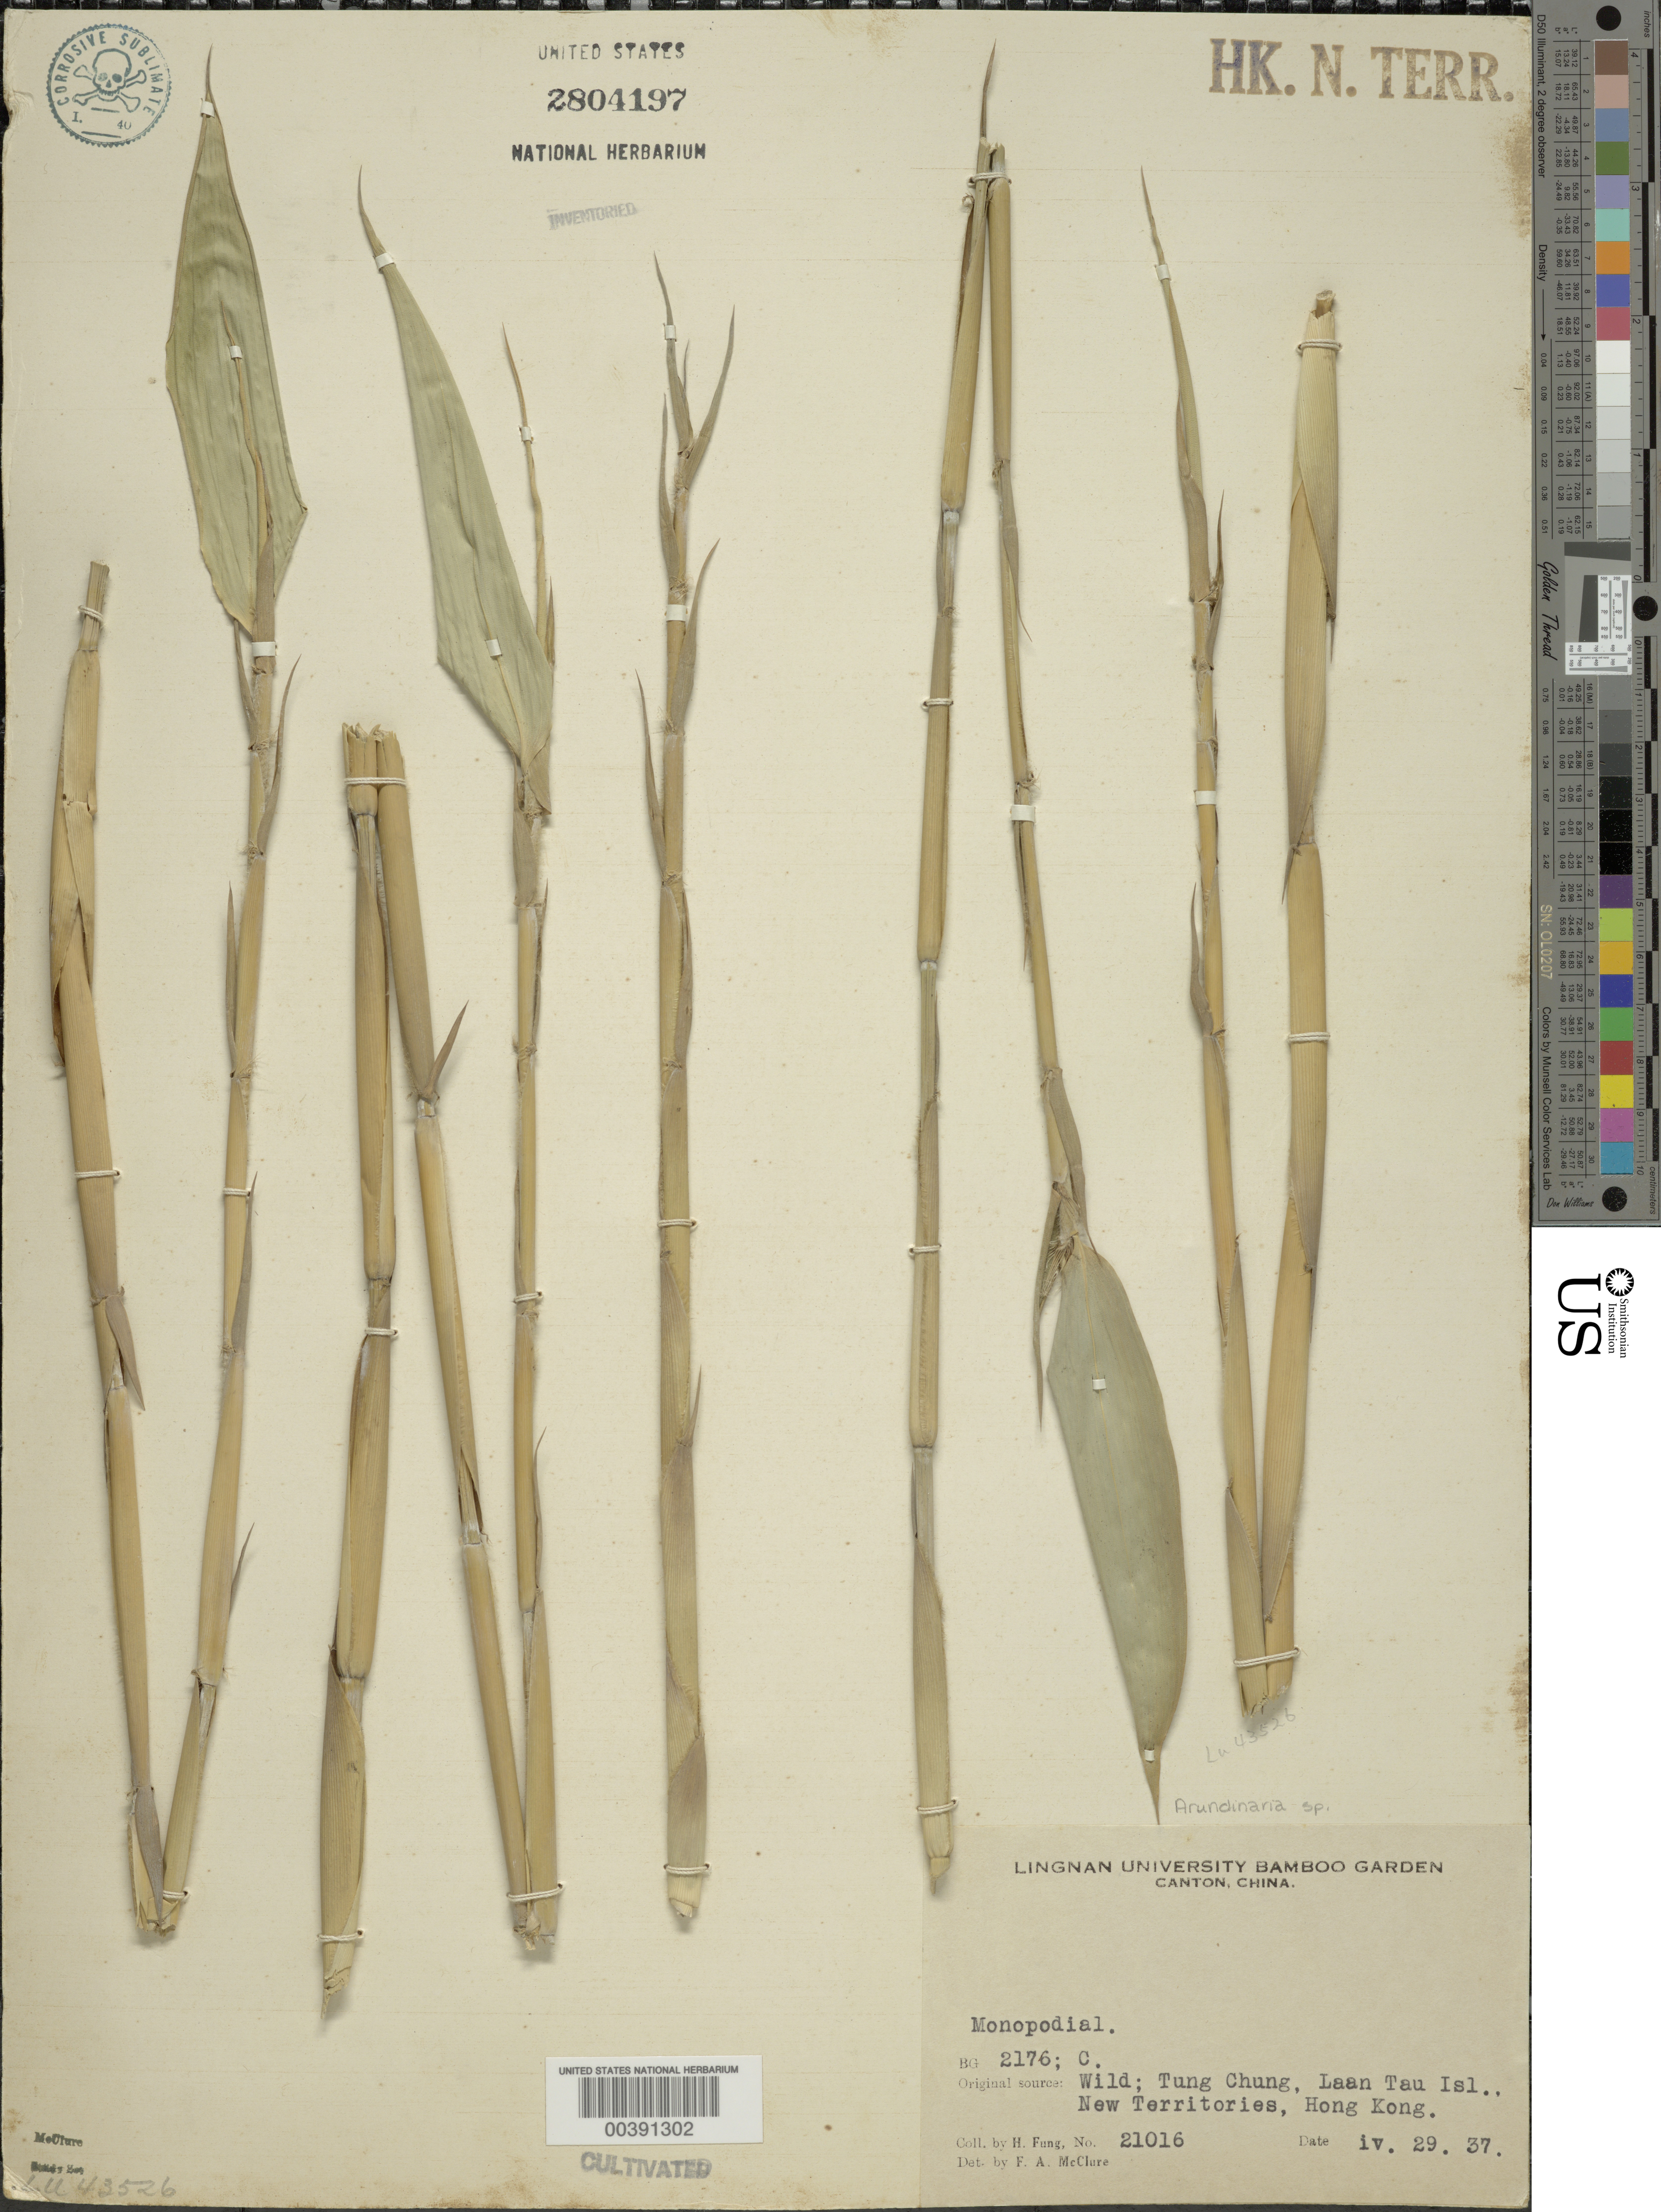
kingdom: Plantae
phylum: Tracheophyta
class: Liliopsida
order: Poales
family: Poaceae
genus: Arundinaria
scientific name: Arundinaria sp.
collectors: H. L. Fung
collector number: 21016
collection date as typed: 29 Apr 1937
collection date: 1937-04-29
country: China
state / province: Hong Kong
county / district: New Territories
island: Lan Tao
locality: Tung chung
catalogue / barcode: US 2804197